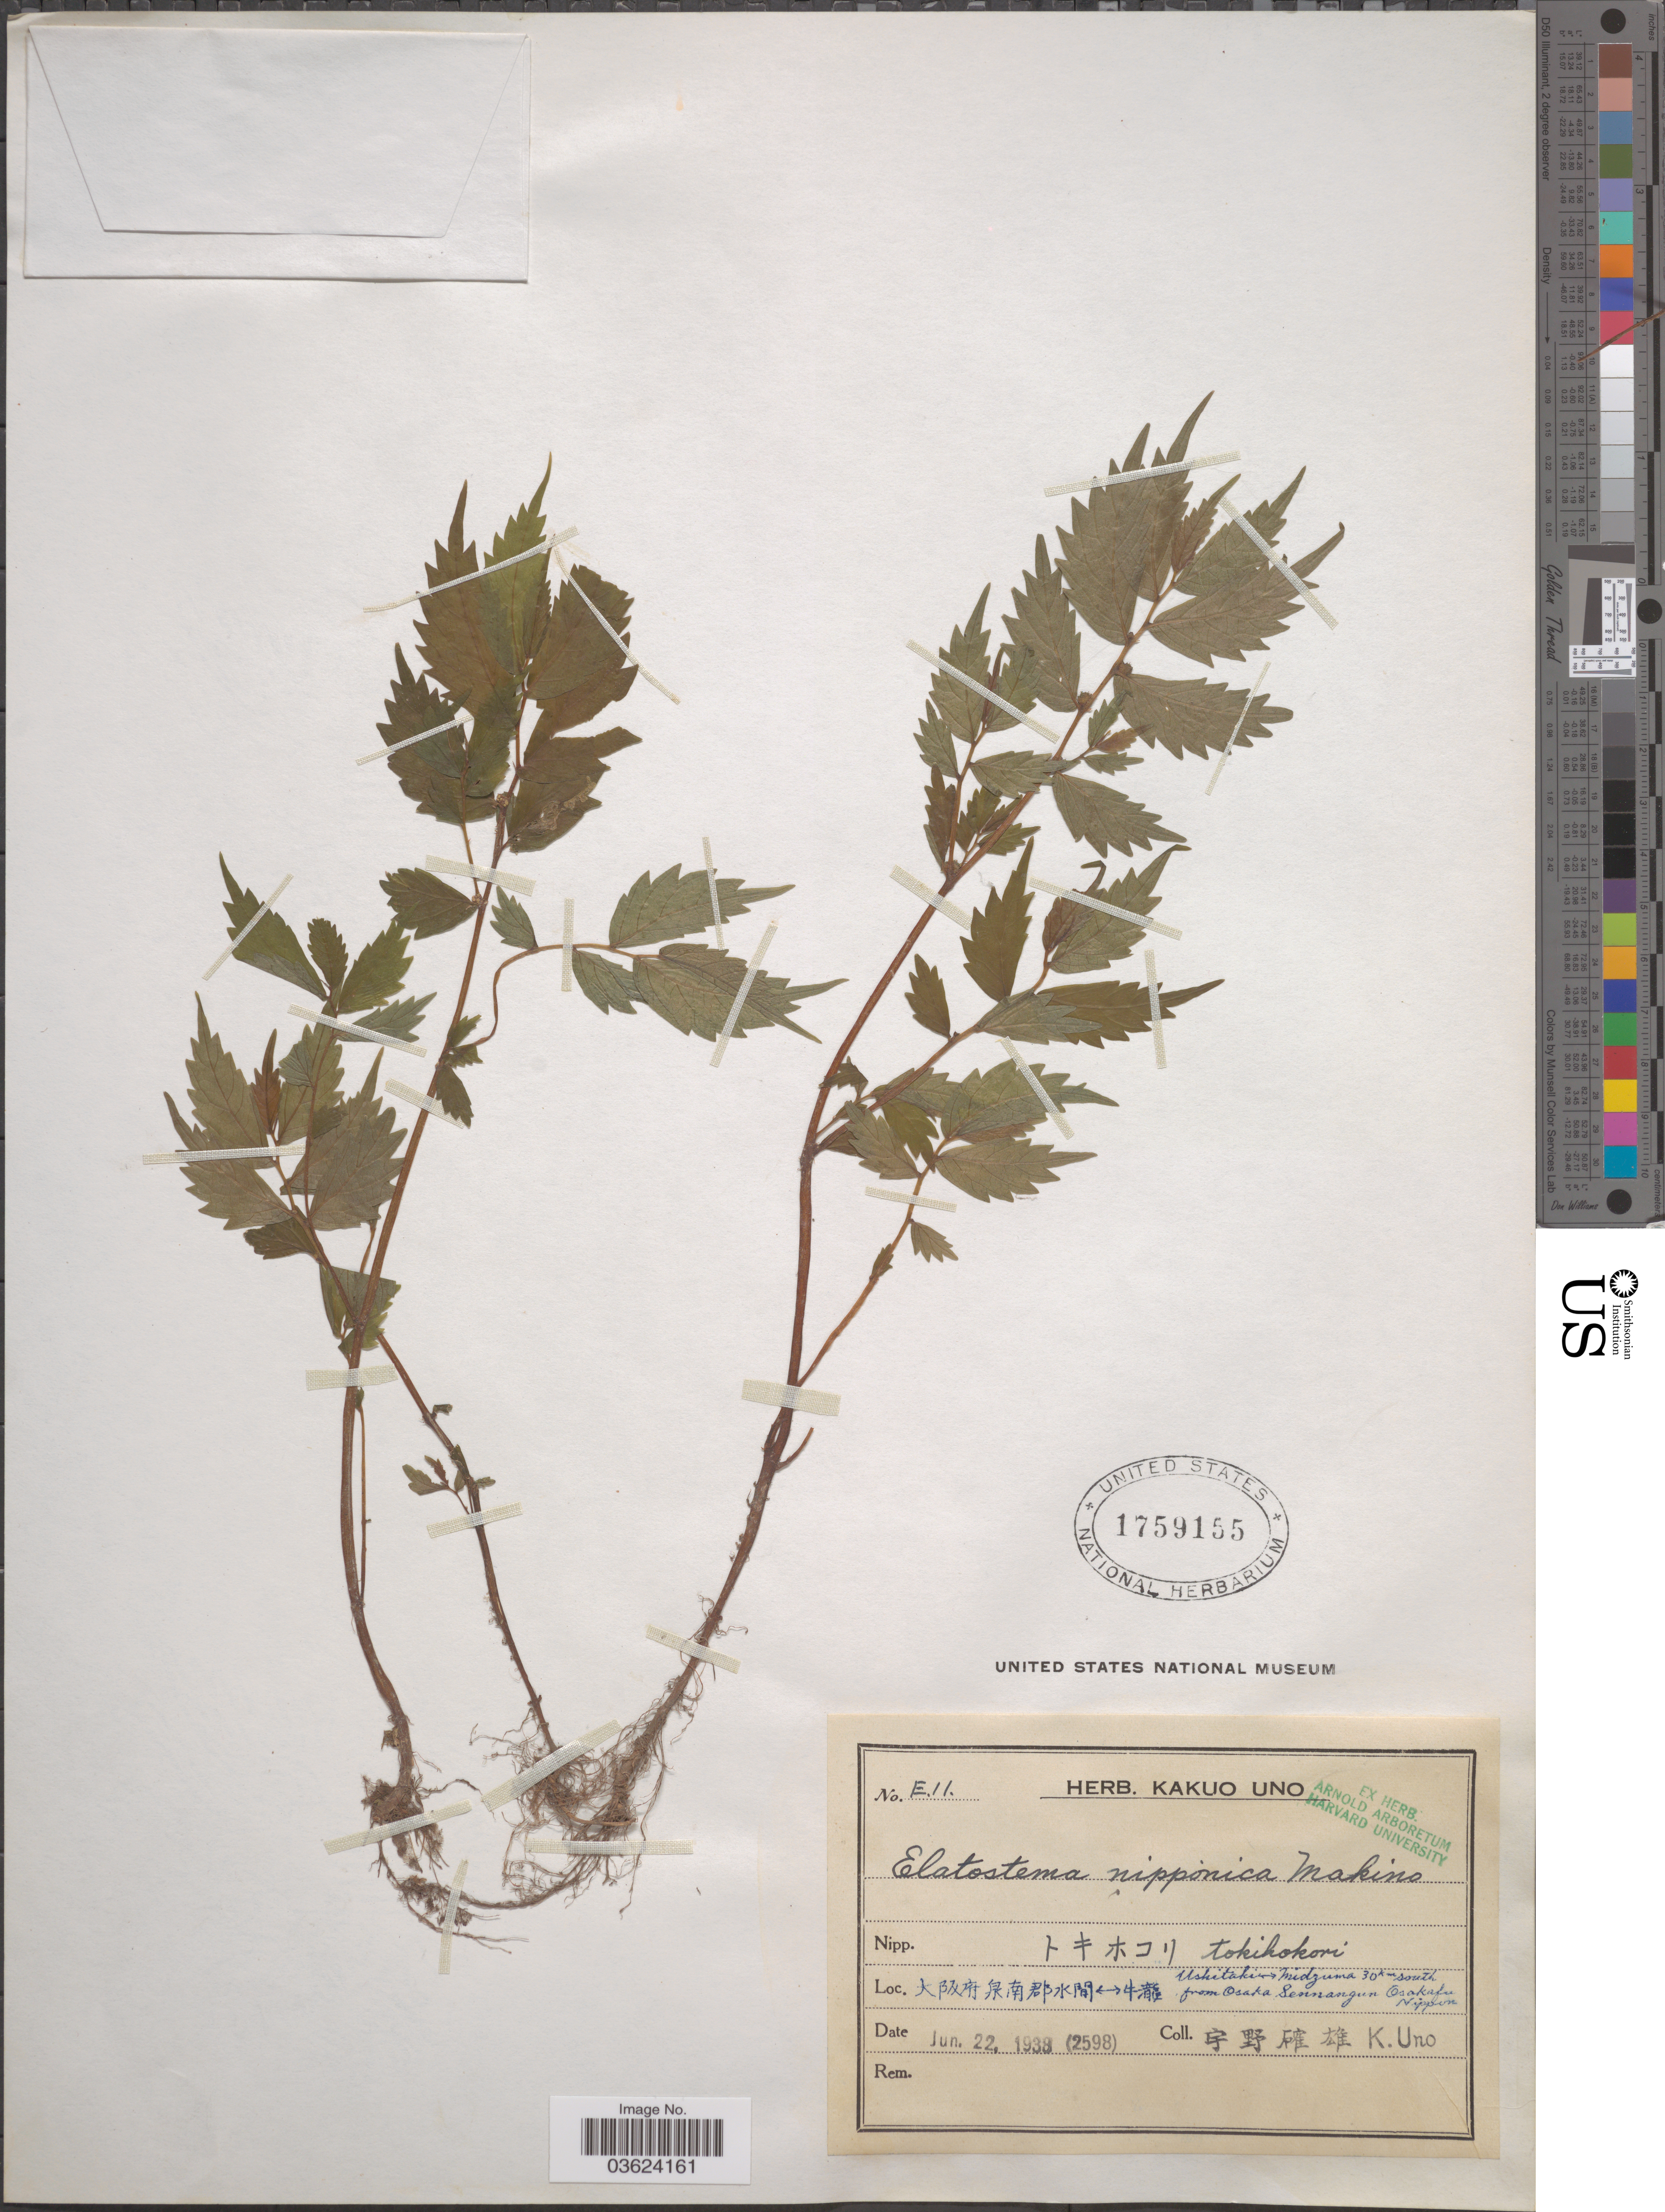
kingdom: Plantae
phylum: Tracheophyta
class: Magnoliopsida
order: Rosales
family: Urticaceae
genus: Elatostema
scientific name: Elatostema nipponicum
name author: Makino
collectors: K. Uno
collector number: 2598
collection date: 1938-06-22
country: Japan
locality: Ushitaki- Midzuma 30 km south from Osaka Sennangun Osakafu Nippon.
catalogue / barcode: US 1759155